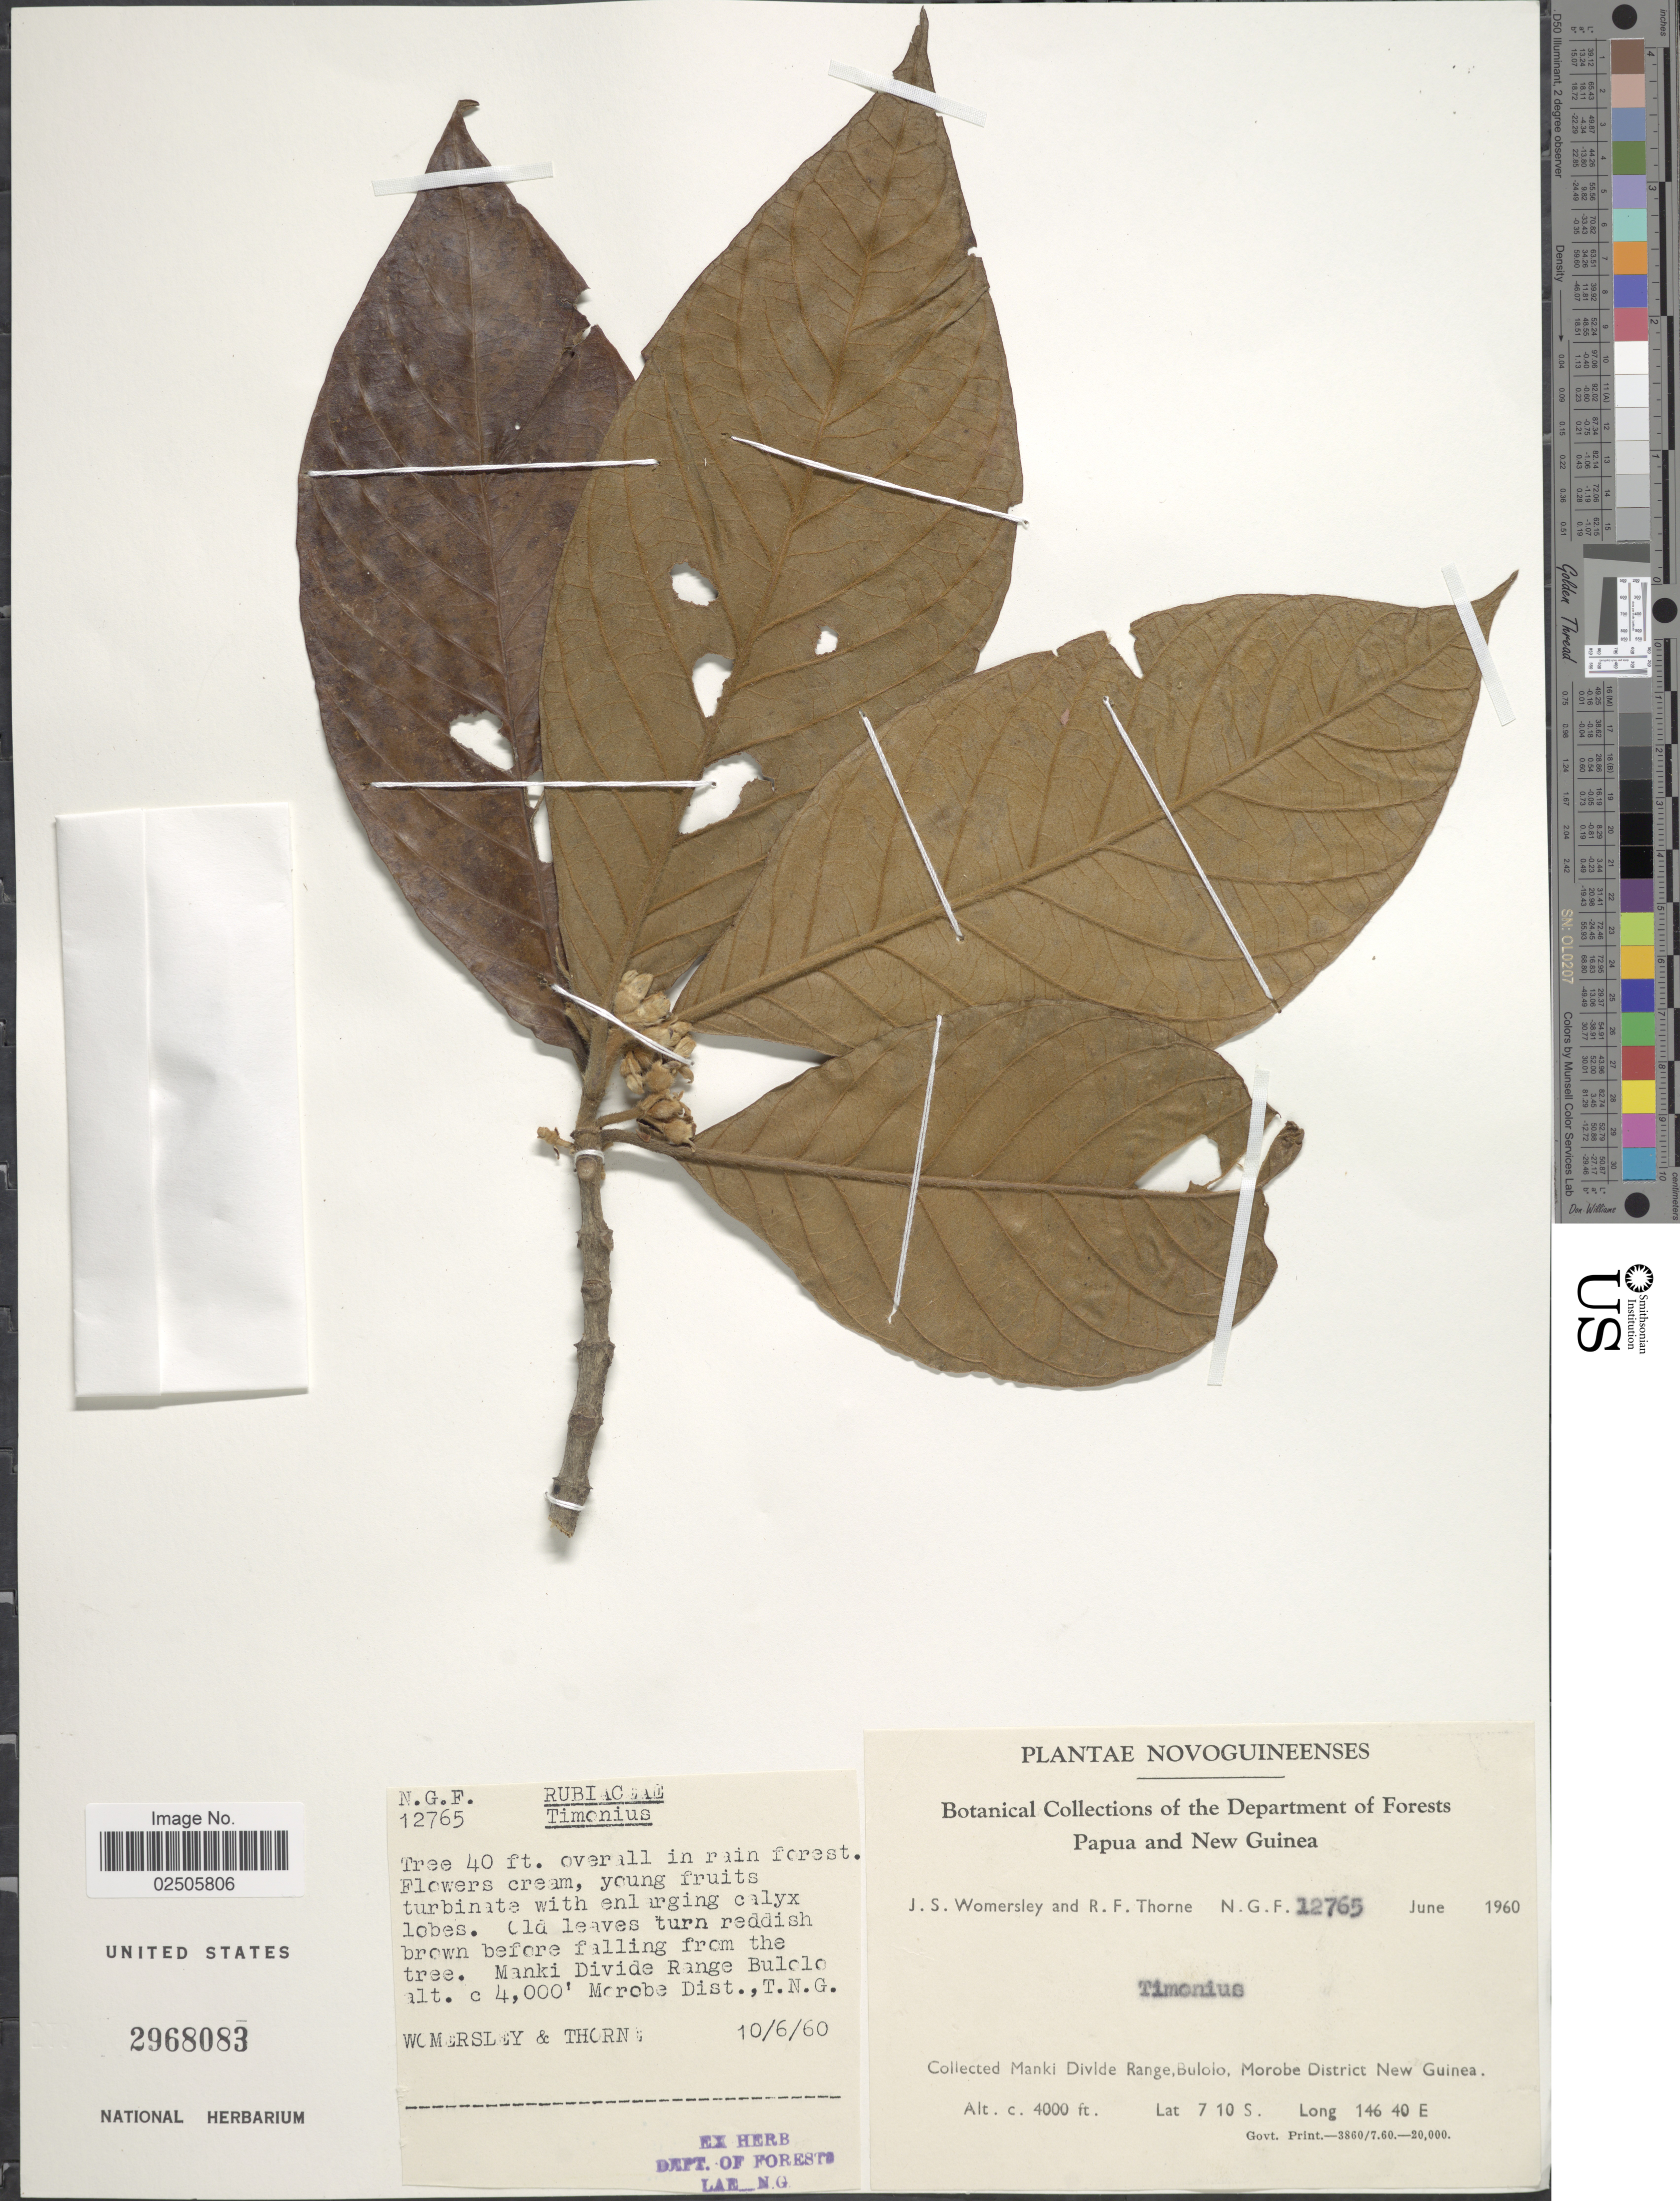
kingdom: Plantae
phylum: Tracheophyta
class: Magnoliopsida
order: Gentianales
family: Rubiaceae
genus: Timonius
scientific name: Timonius sp.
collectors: J. S. Womersley & R. F. Thorne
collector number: N.G.F. 12765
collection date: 1960-06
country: Papua New Guinea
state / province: Morobe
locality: Papua and New Guinea, Manki Divide Range, Bulolo, Morobe District New Guinea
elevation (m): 1219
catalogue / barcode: US 2968083